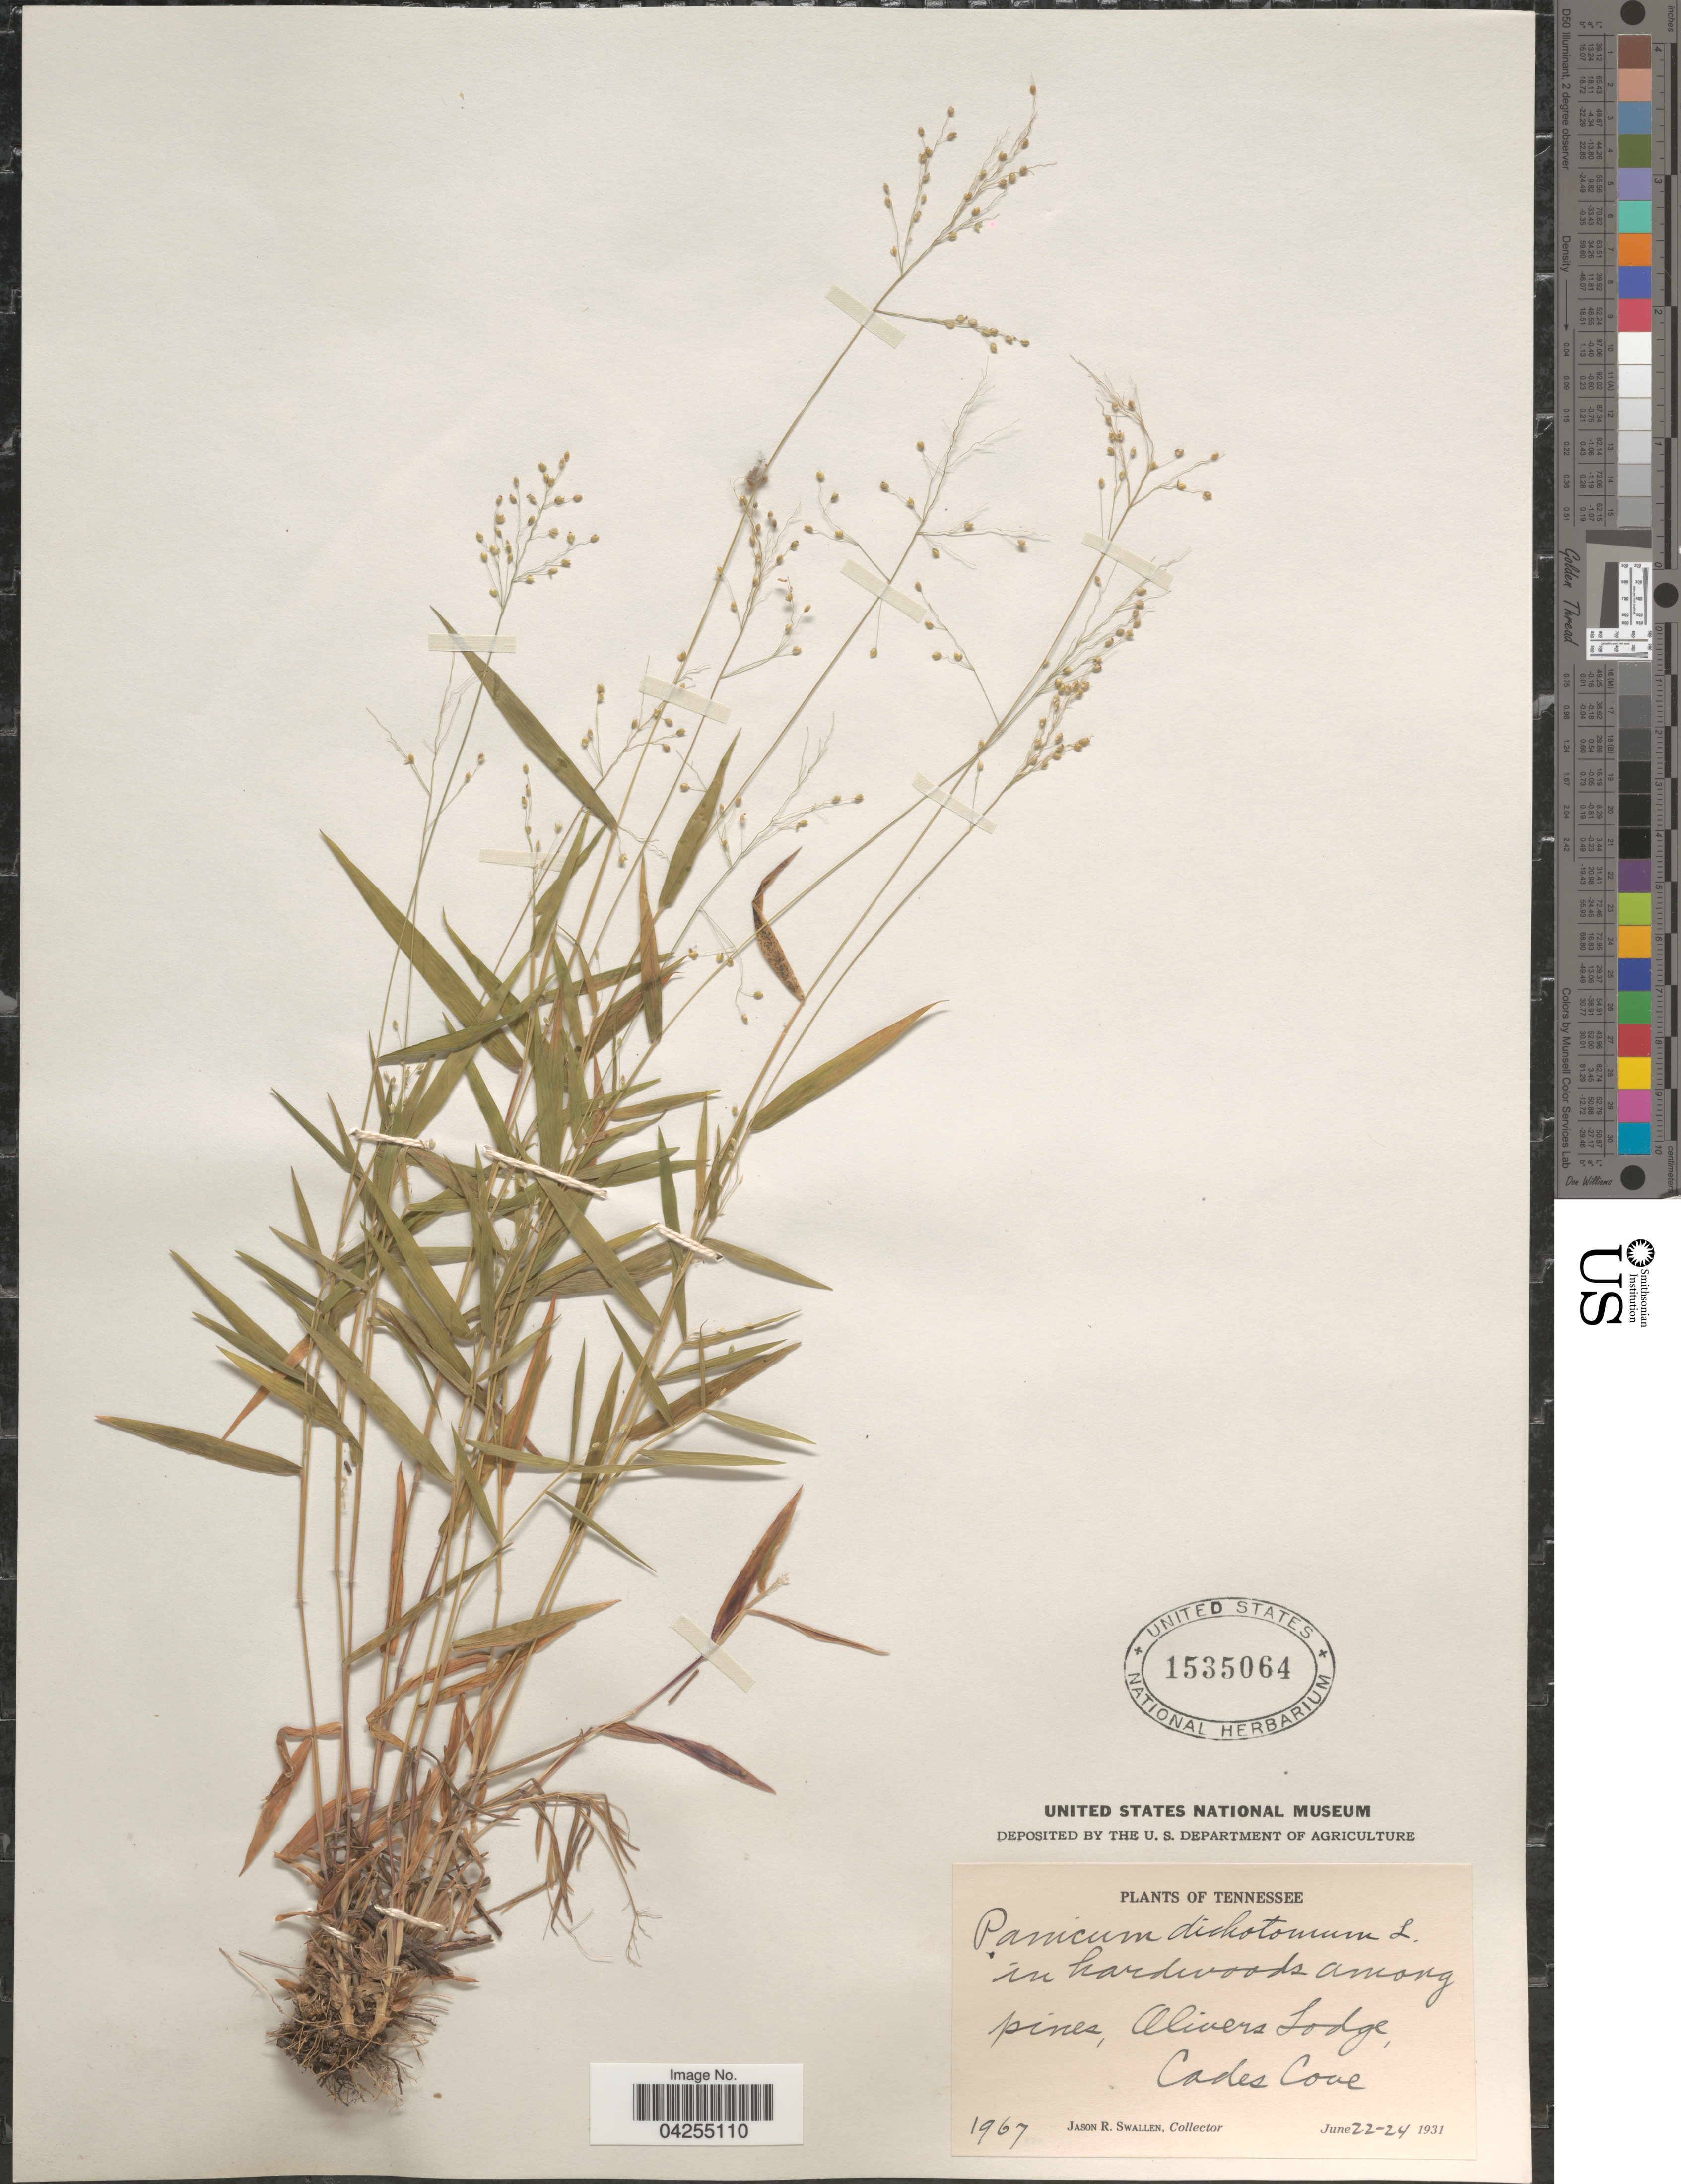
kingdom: Plantae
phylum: Tracheophyta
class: Liliopsida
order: Poales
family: Poaceae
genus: Dichanthelium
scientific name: Dichanthelium dichotomum var. dichotomum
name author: (L.) Gould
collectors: J. R. Swallen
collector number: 1967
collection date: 1931-06-22/1931-06-24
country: United States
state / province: Tennessee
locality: In hardwoods among pines, Olivers Lodge, Cades Cove.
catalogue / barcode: US 1535064